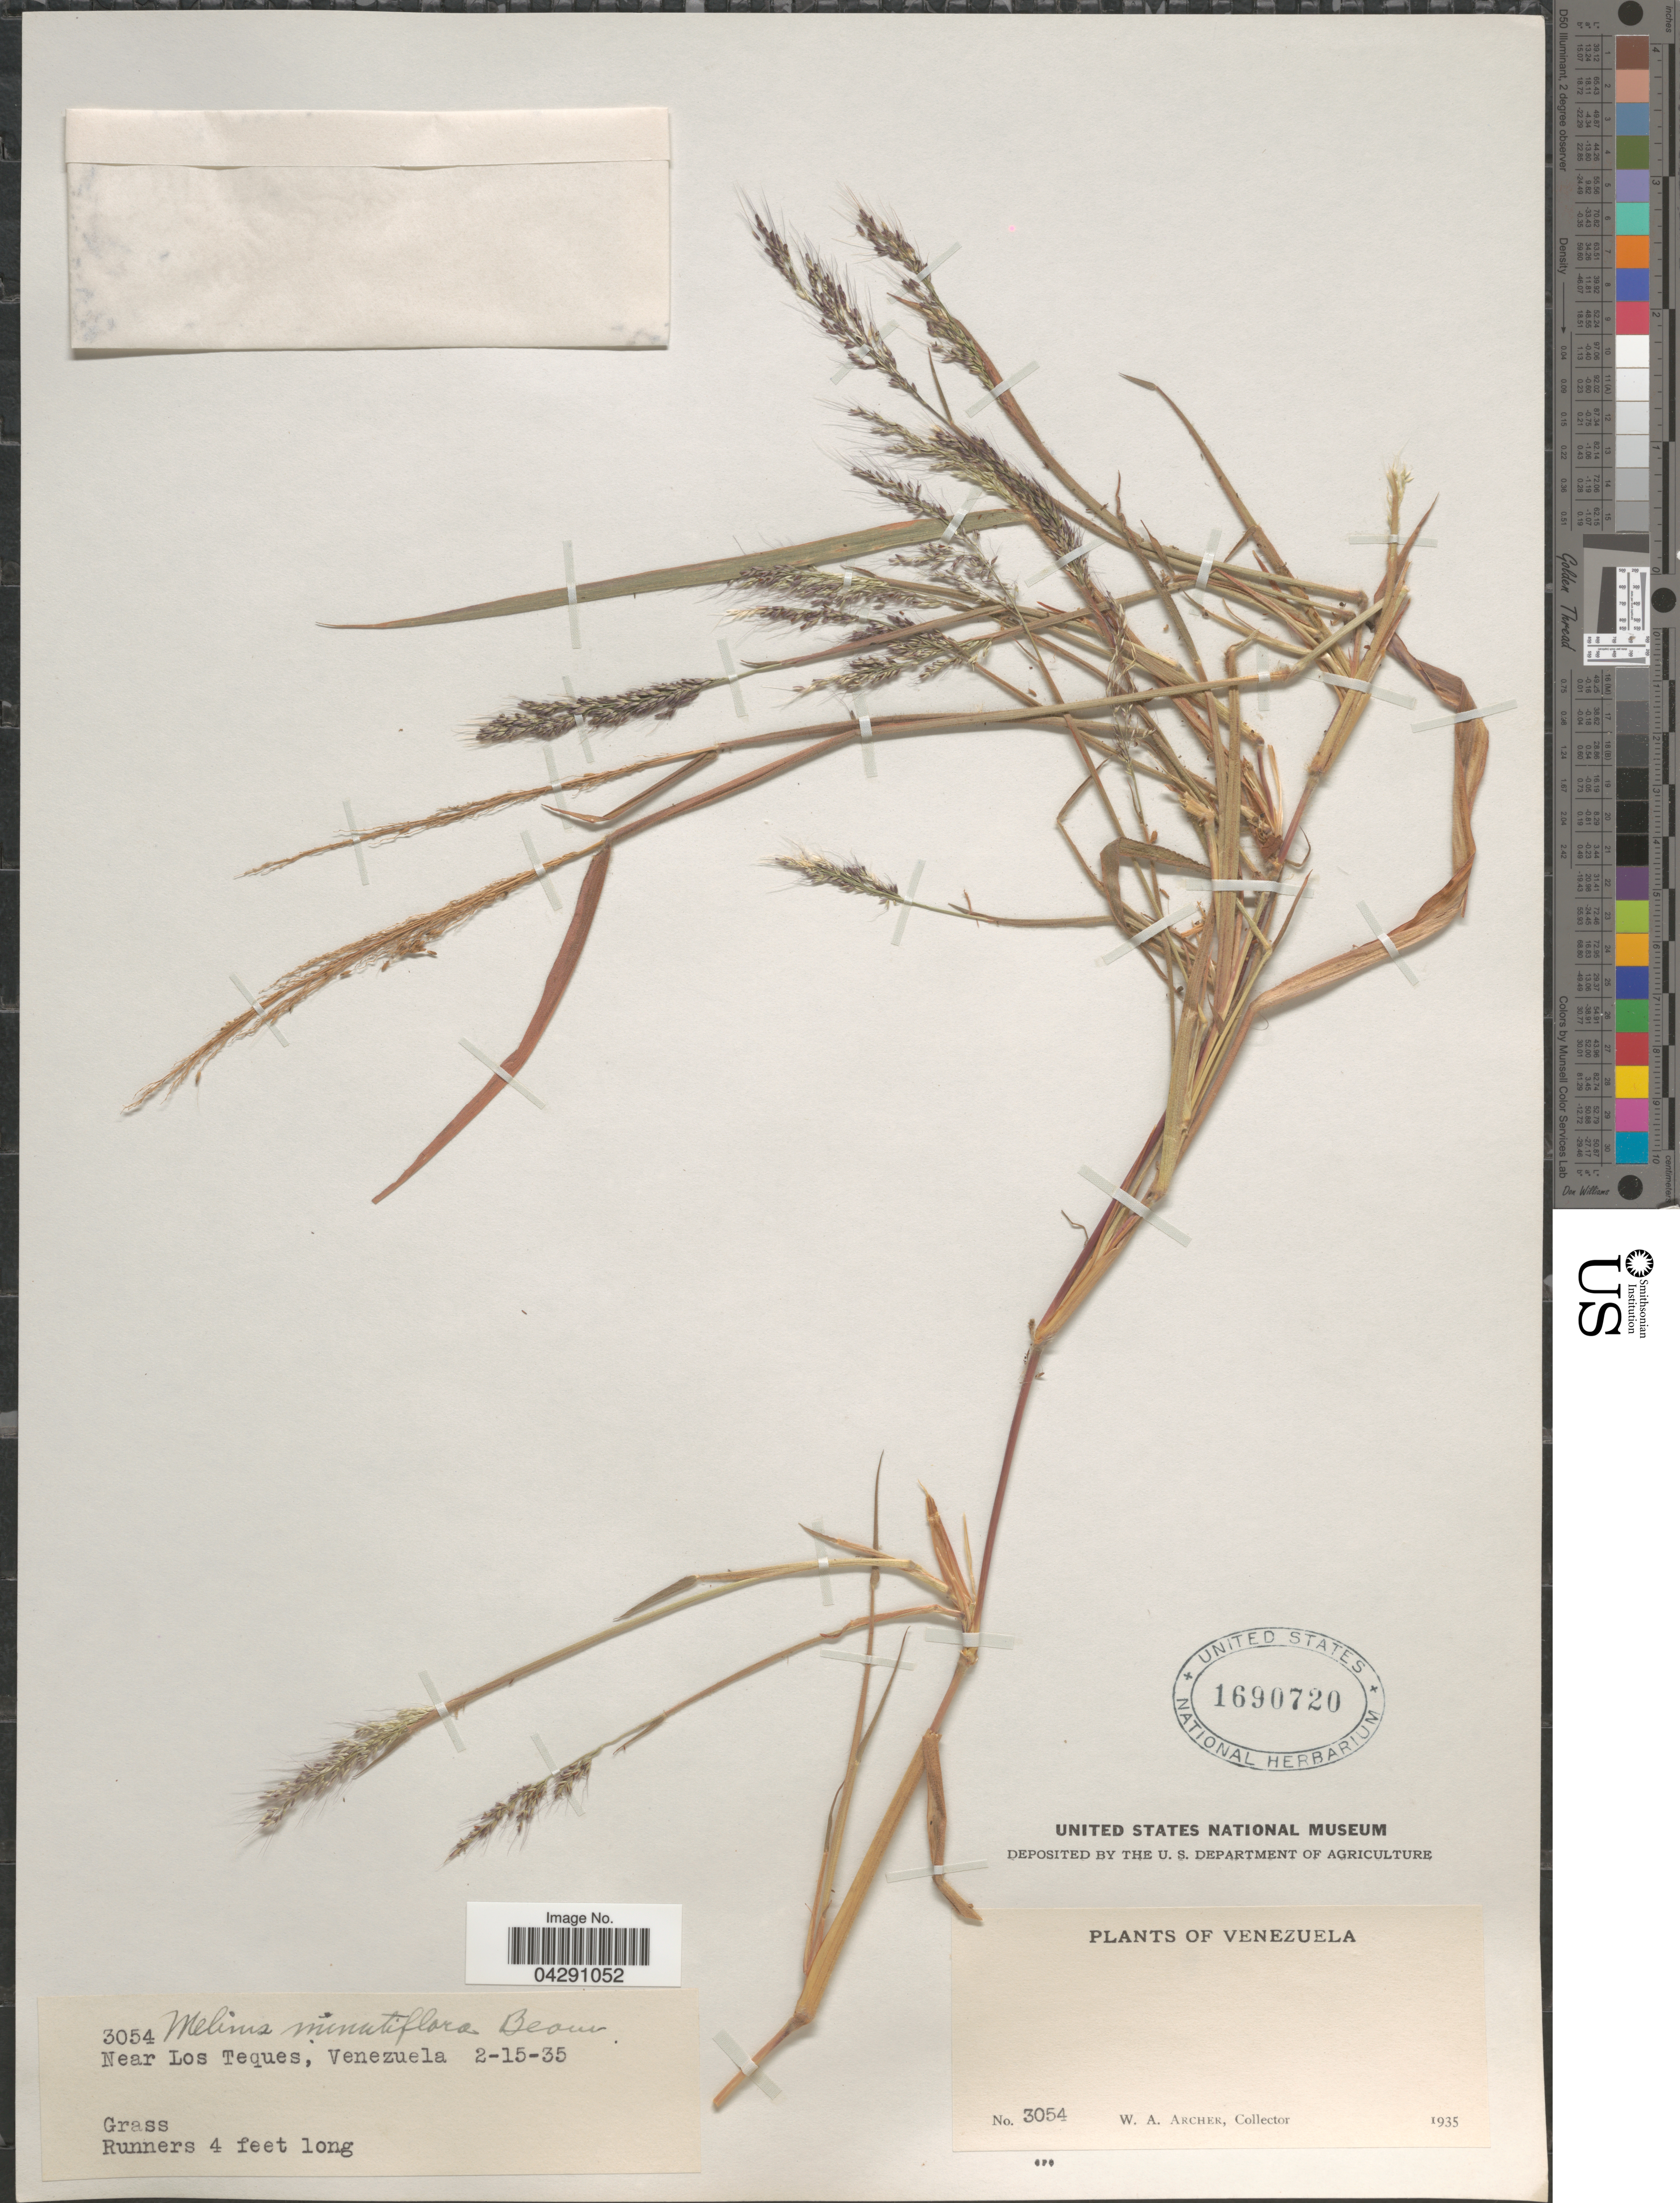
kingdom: Plantae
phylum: Tracheophyta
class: Liliopsida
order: Poales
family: Poaceae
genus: Melinis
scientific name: Melinis minutiflora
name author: P. Beauv.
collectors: W. Archer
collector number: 3054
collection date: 1935-02-15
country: Venezuela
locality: Near Los Teques.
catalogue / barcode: US 1690720